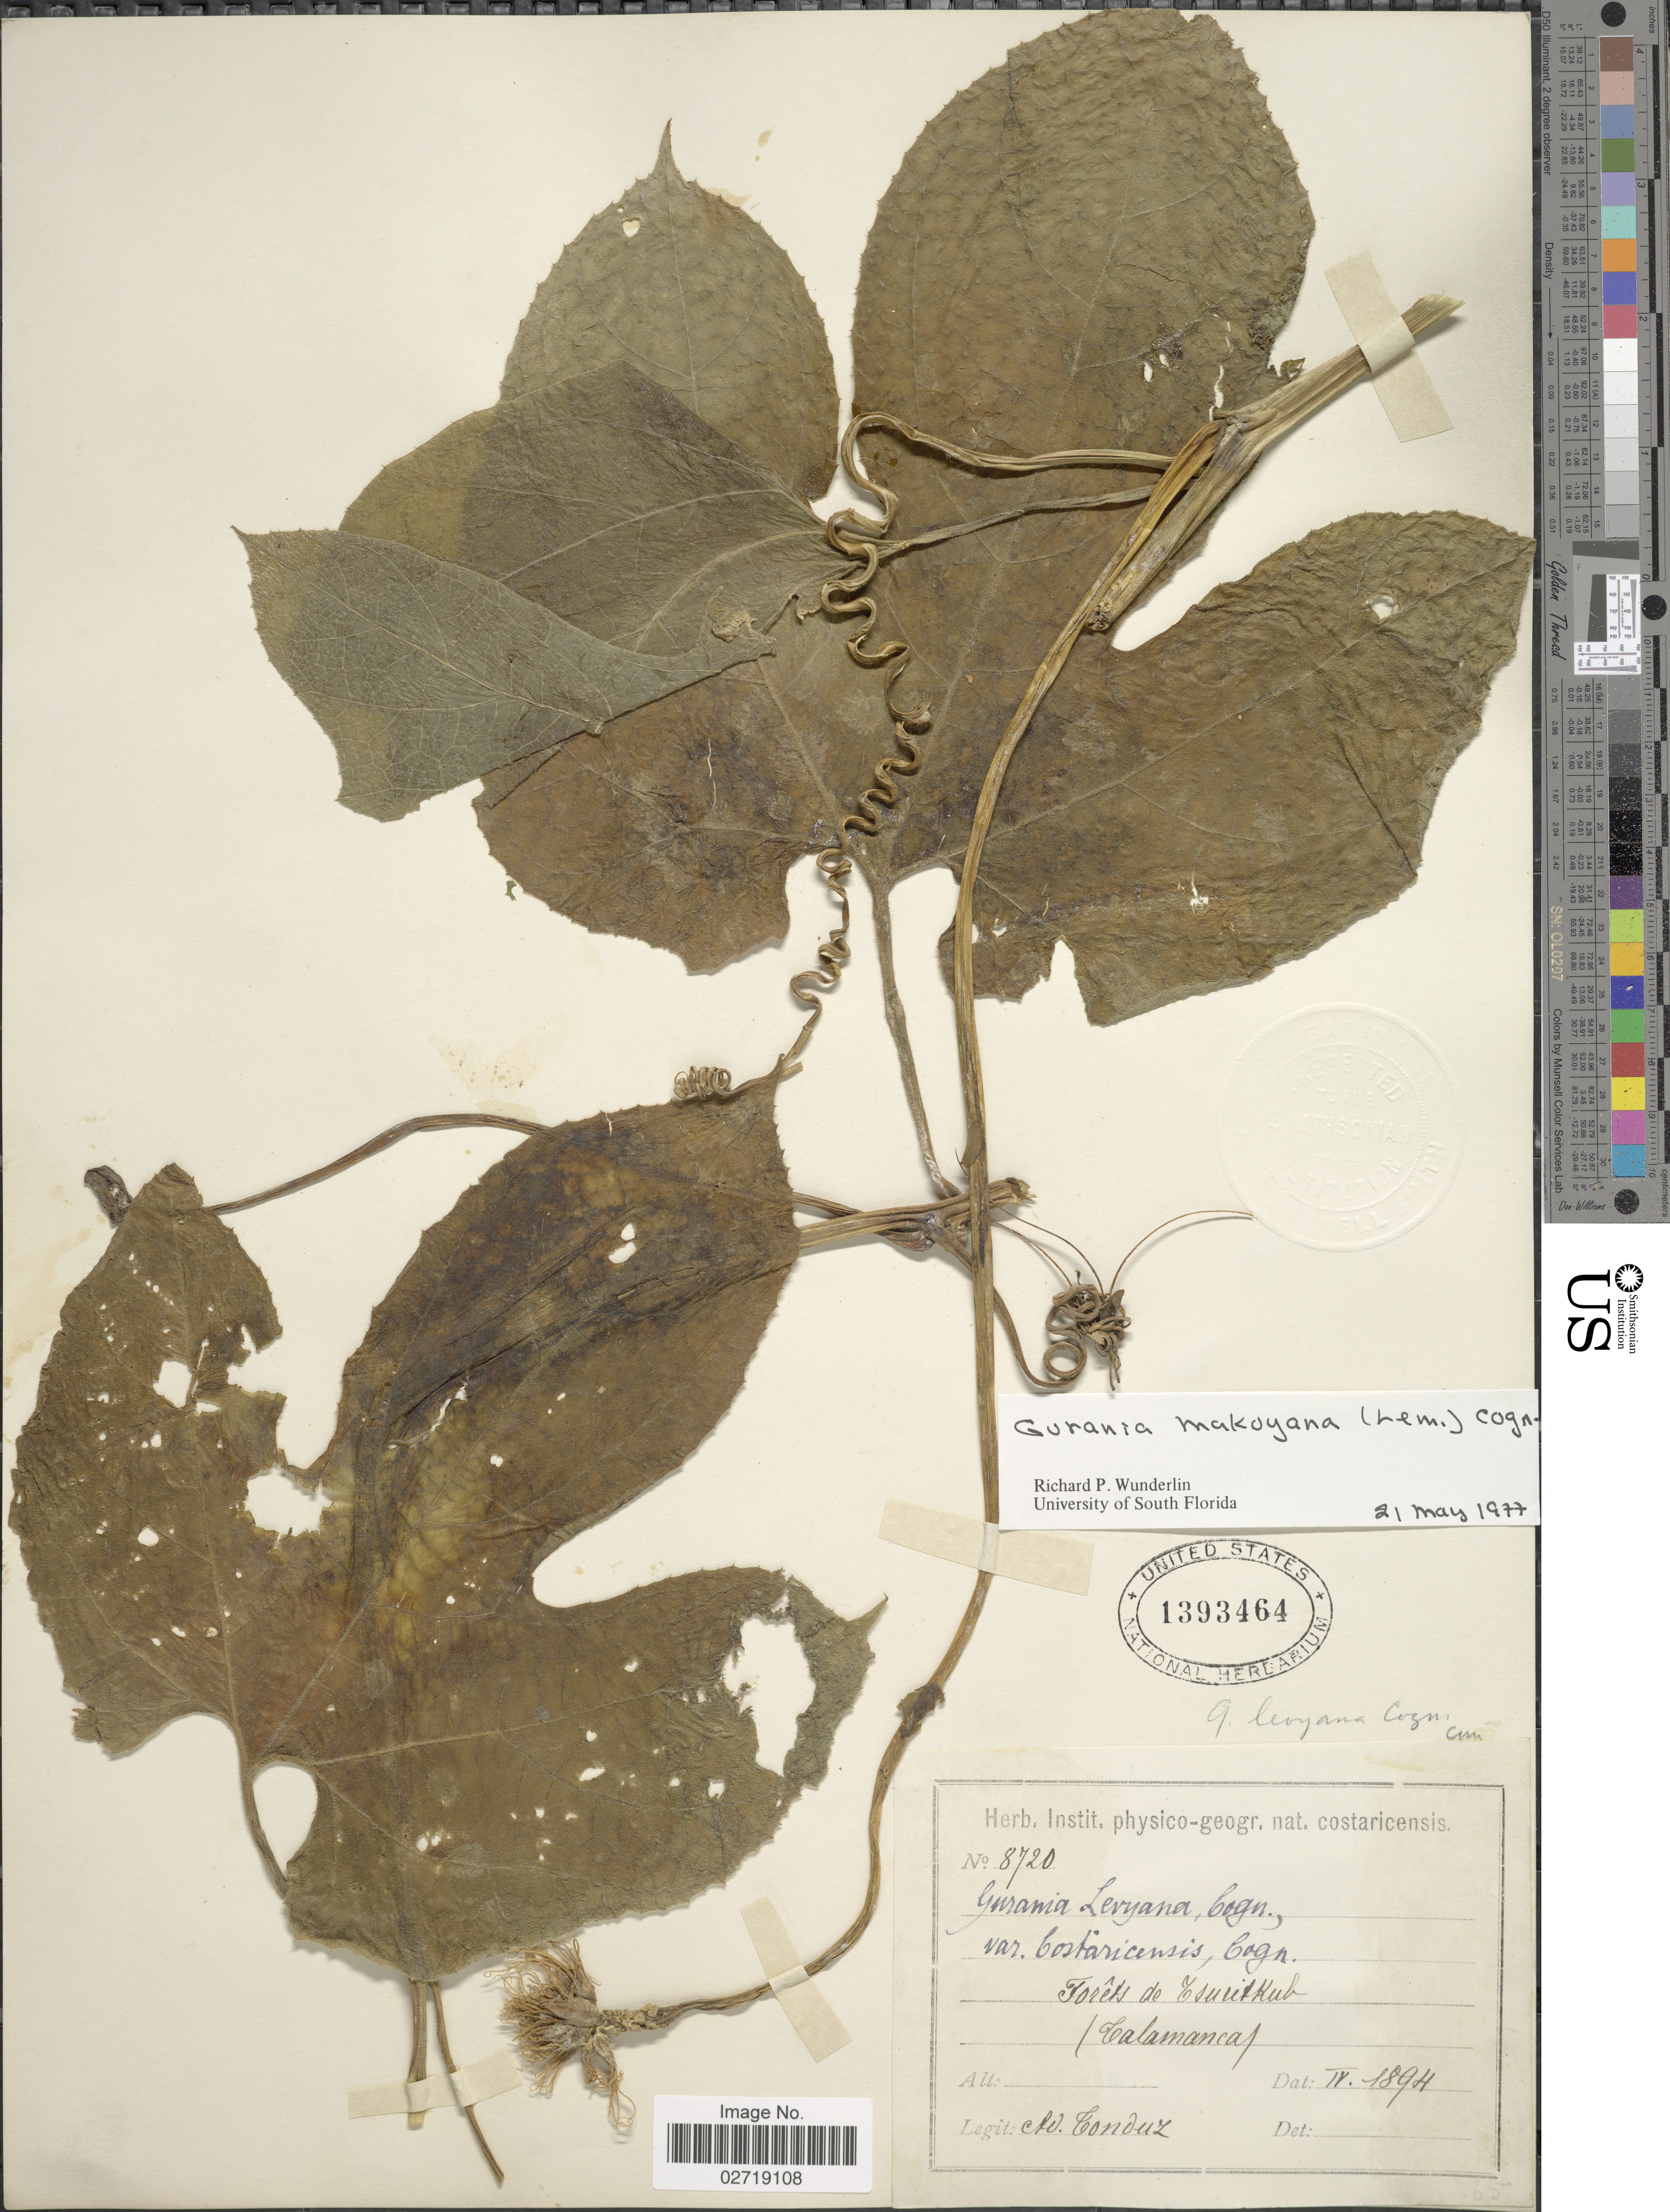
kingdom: Plantae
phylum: Tracheophyta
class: Magnoliopsida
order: Cucurbitales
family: Cucurbitaceae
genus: Gurania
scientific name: Gurania makoyana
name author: (Lem.) Cogn.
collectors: A. Tonduz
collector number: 8720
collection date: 1894-04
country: Costa Rica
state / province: Limón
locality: Forêts de Tsuritkub (Talamanca)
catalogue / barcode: US 1393464